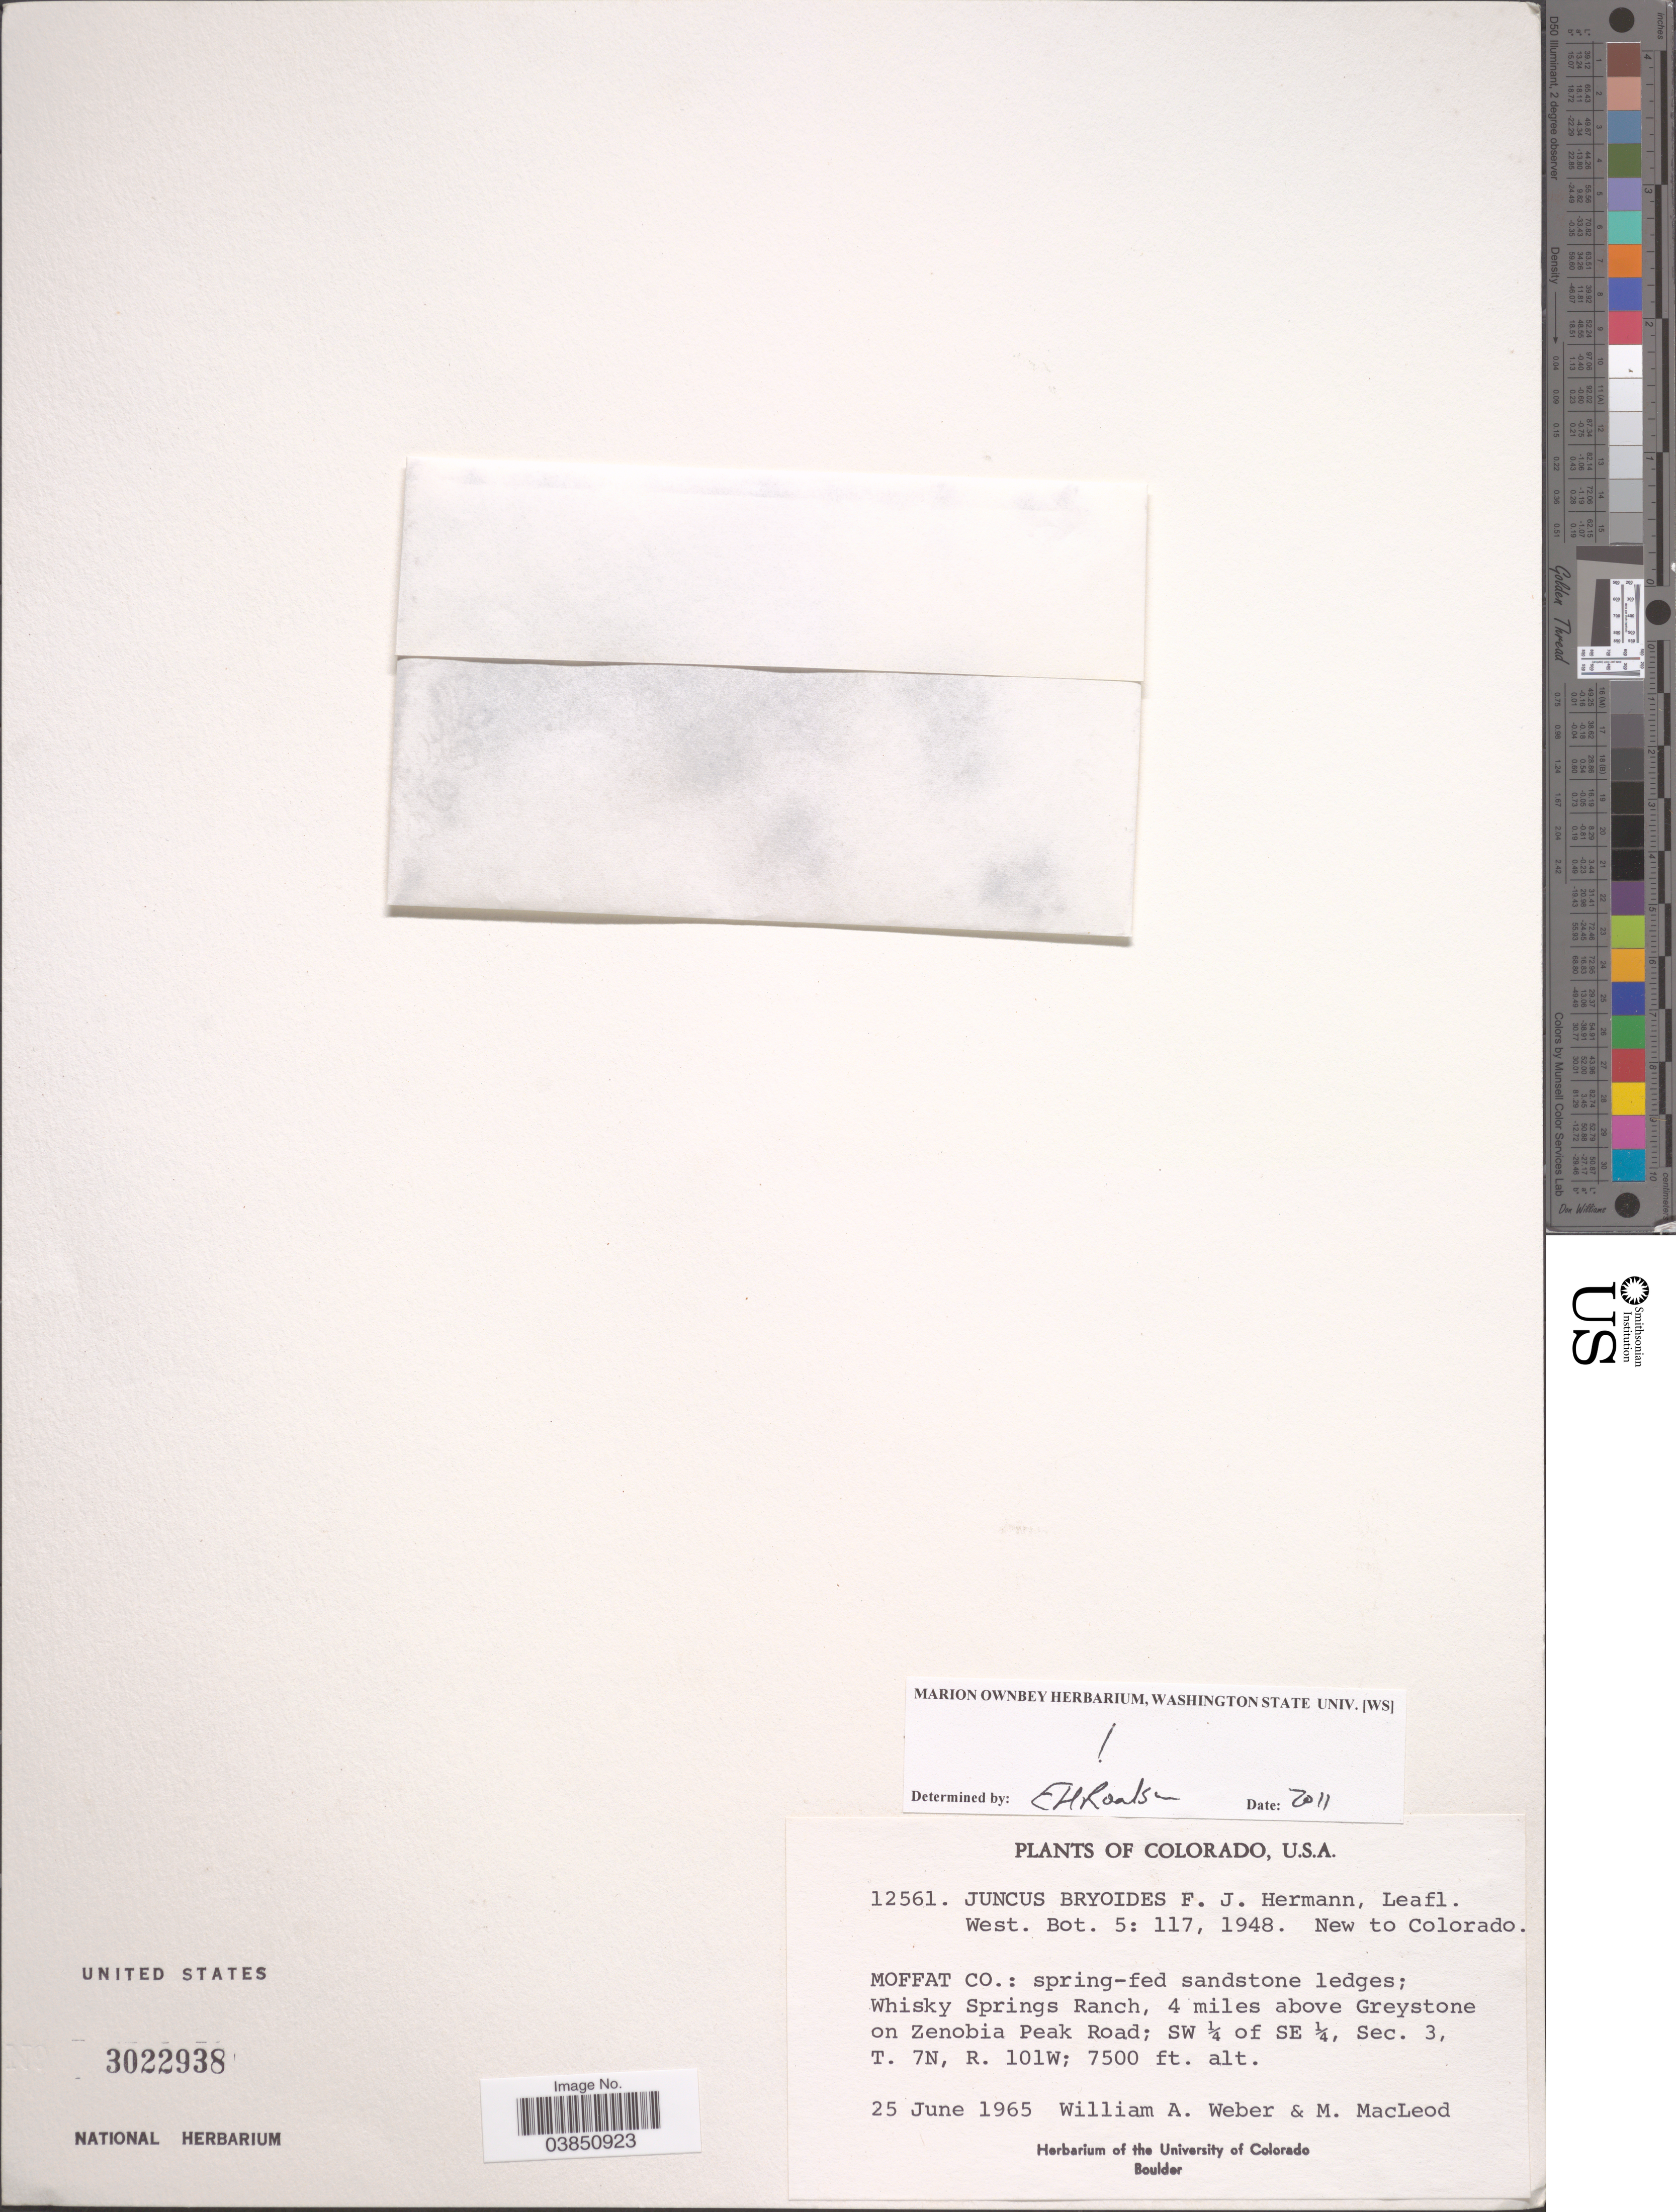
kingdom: Plantae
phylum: Tracheophyta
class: Liliopsida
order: Poales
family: Juncaceae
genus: Juncus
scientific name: Juncus bryoides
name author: F.J. Herm.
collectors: W. A. Weber & M. Macleod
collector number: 12561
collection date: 1965-06-25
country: United States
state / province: Colorado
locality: Moffat Co.: Whisky Springs Ranch, 4 miles above Greystone on Zenobia Peak Road; SW ¼ of SE ¼, Sec. 3, T. 7N, R. 101W.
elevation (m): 2286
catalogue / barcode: US 3022938